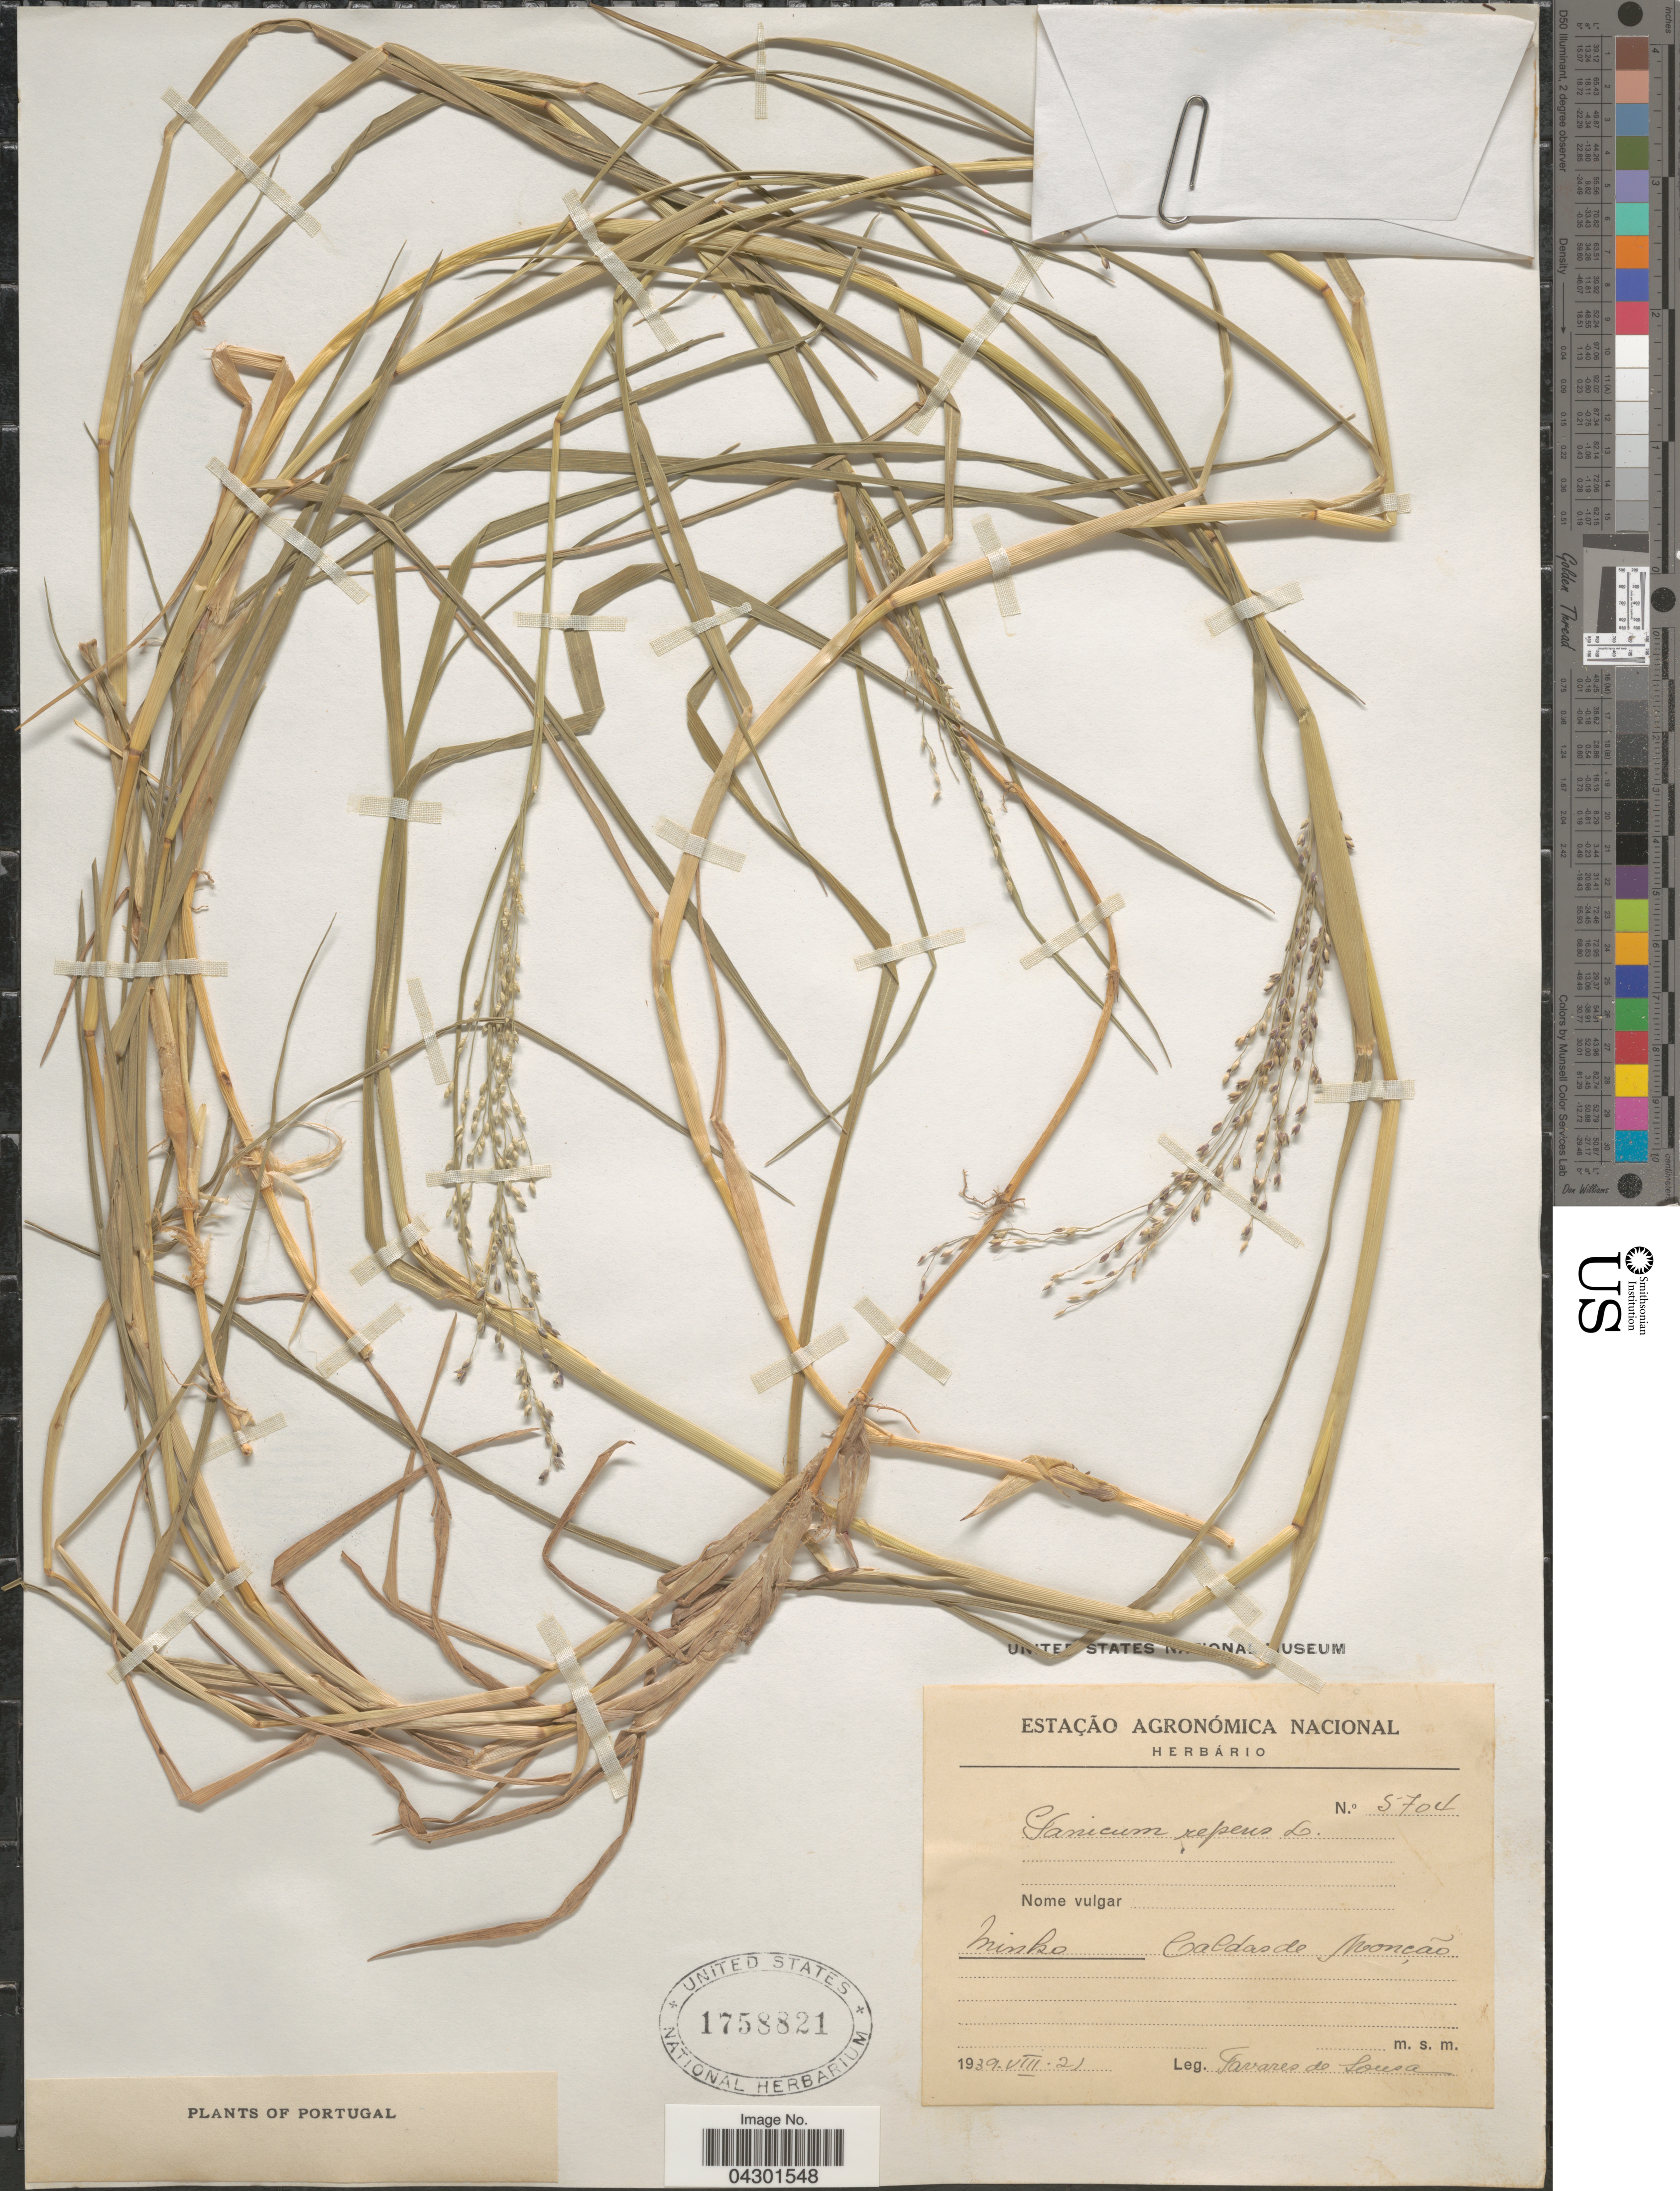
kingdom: Plantae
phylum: Tracheophyta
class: Liliopsida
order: Poales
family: Poaceae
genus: Panicum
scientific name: Panicum repens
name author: L.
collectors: F. De Sousa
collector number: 5704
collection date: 1939-08-21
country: Portugal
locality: Minho. Caldas de Monção.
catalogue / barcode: US 1758821